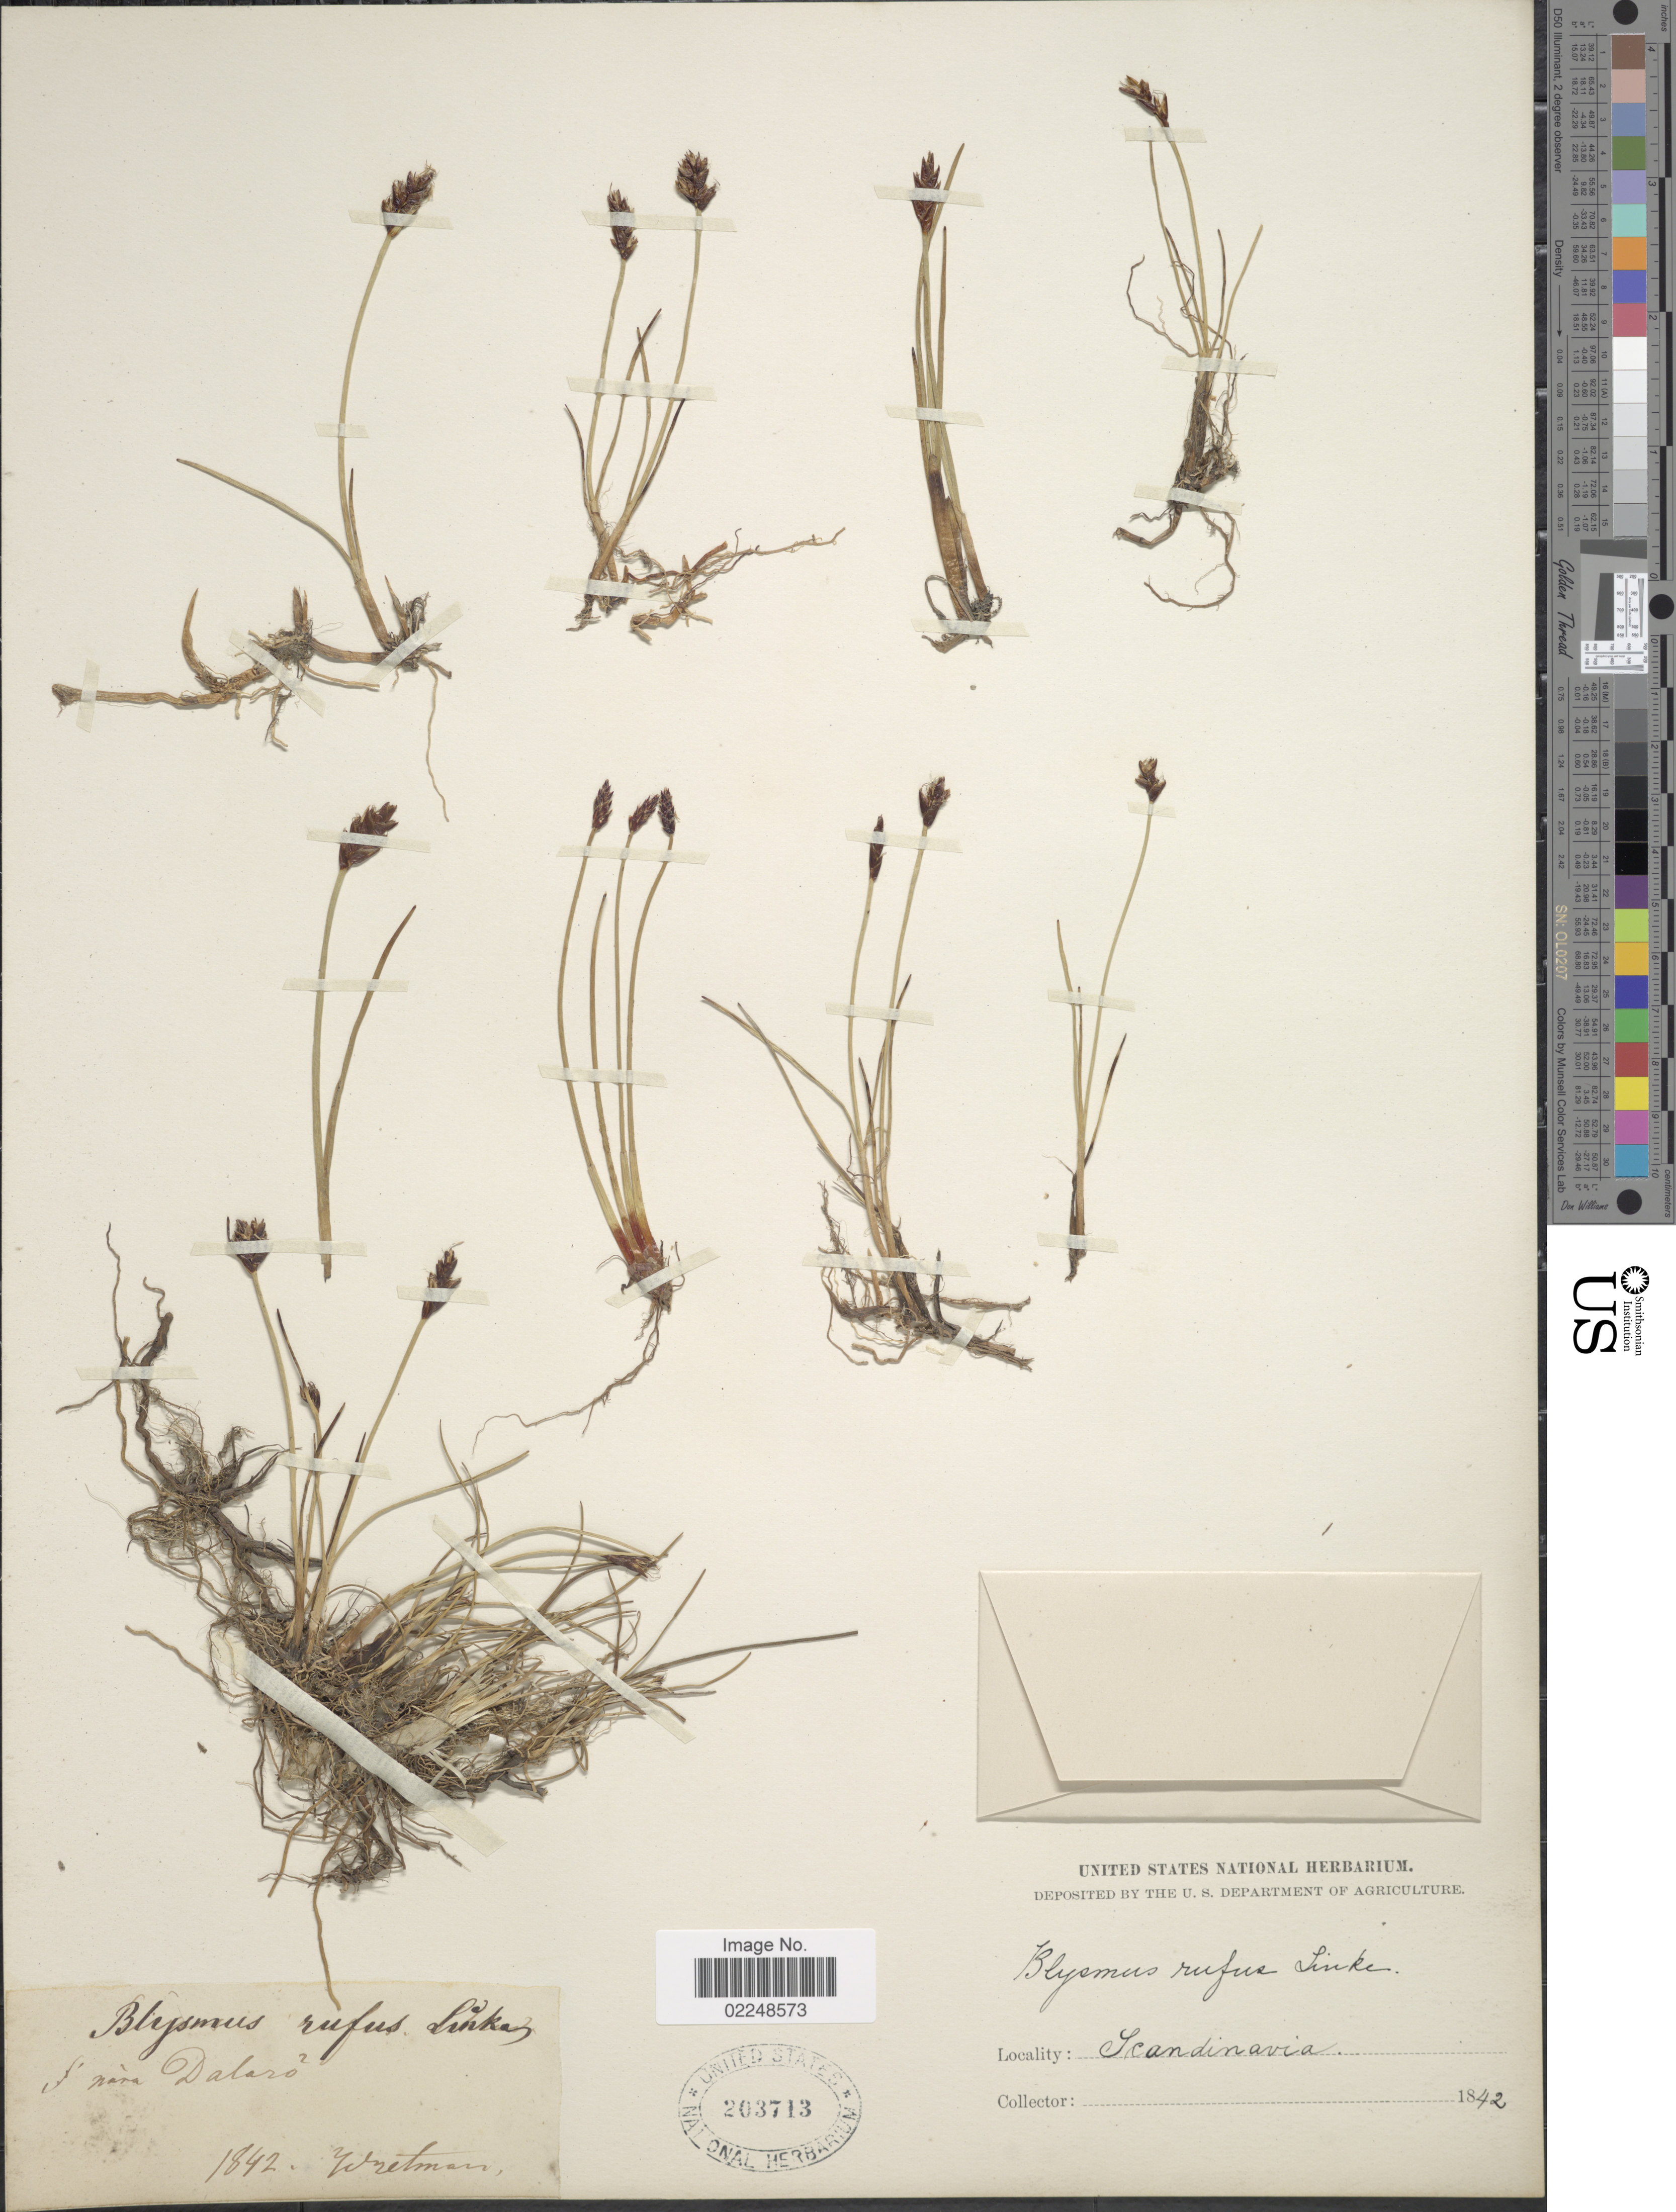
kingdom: Plantae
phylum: Tracheophyta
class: Liliopsida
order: Poales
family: Cyperaceae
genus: Blysmopsis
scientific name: Blysmopsis rufa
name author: (Huds.) Oteng-Yeb.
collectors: Wretman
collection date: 1842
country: Sweden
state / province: Stockholm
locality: Scandinavia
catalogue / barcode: US 203713